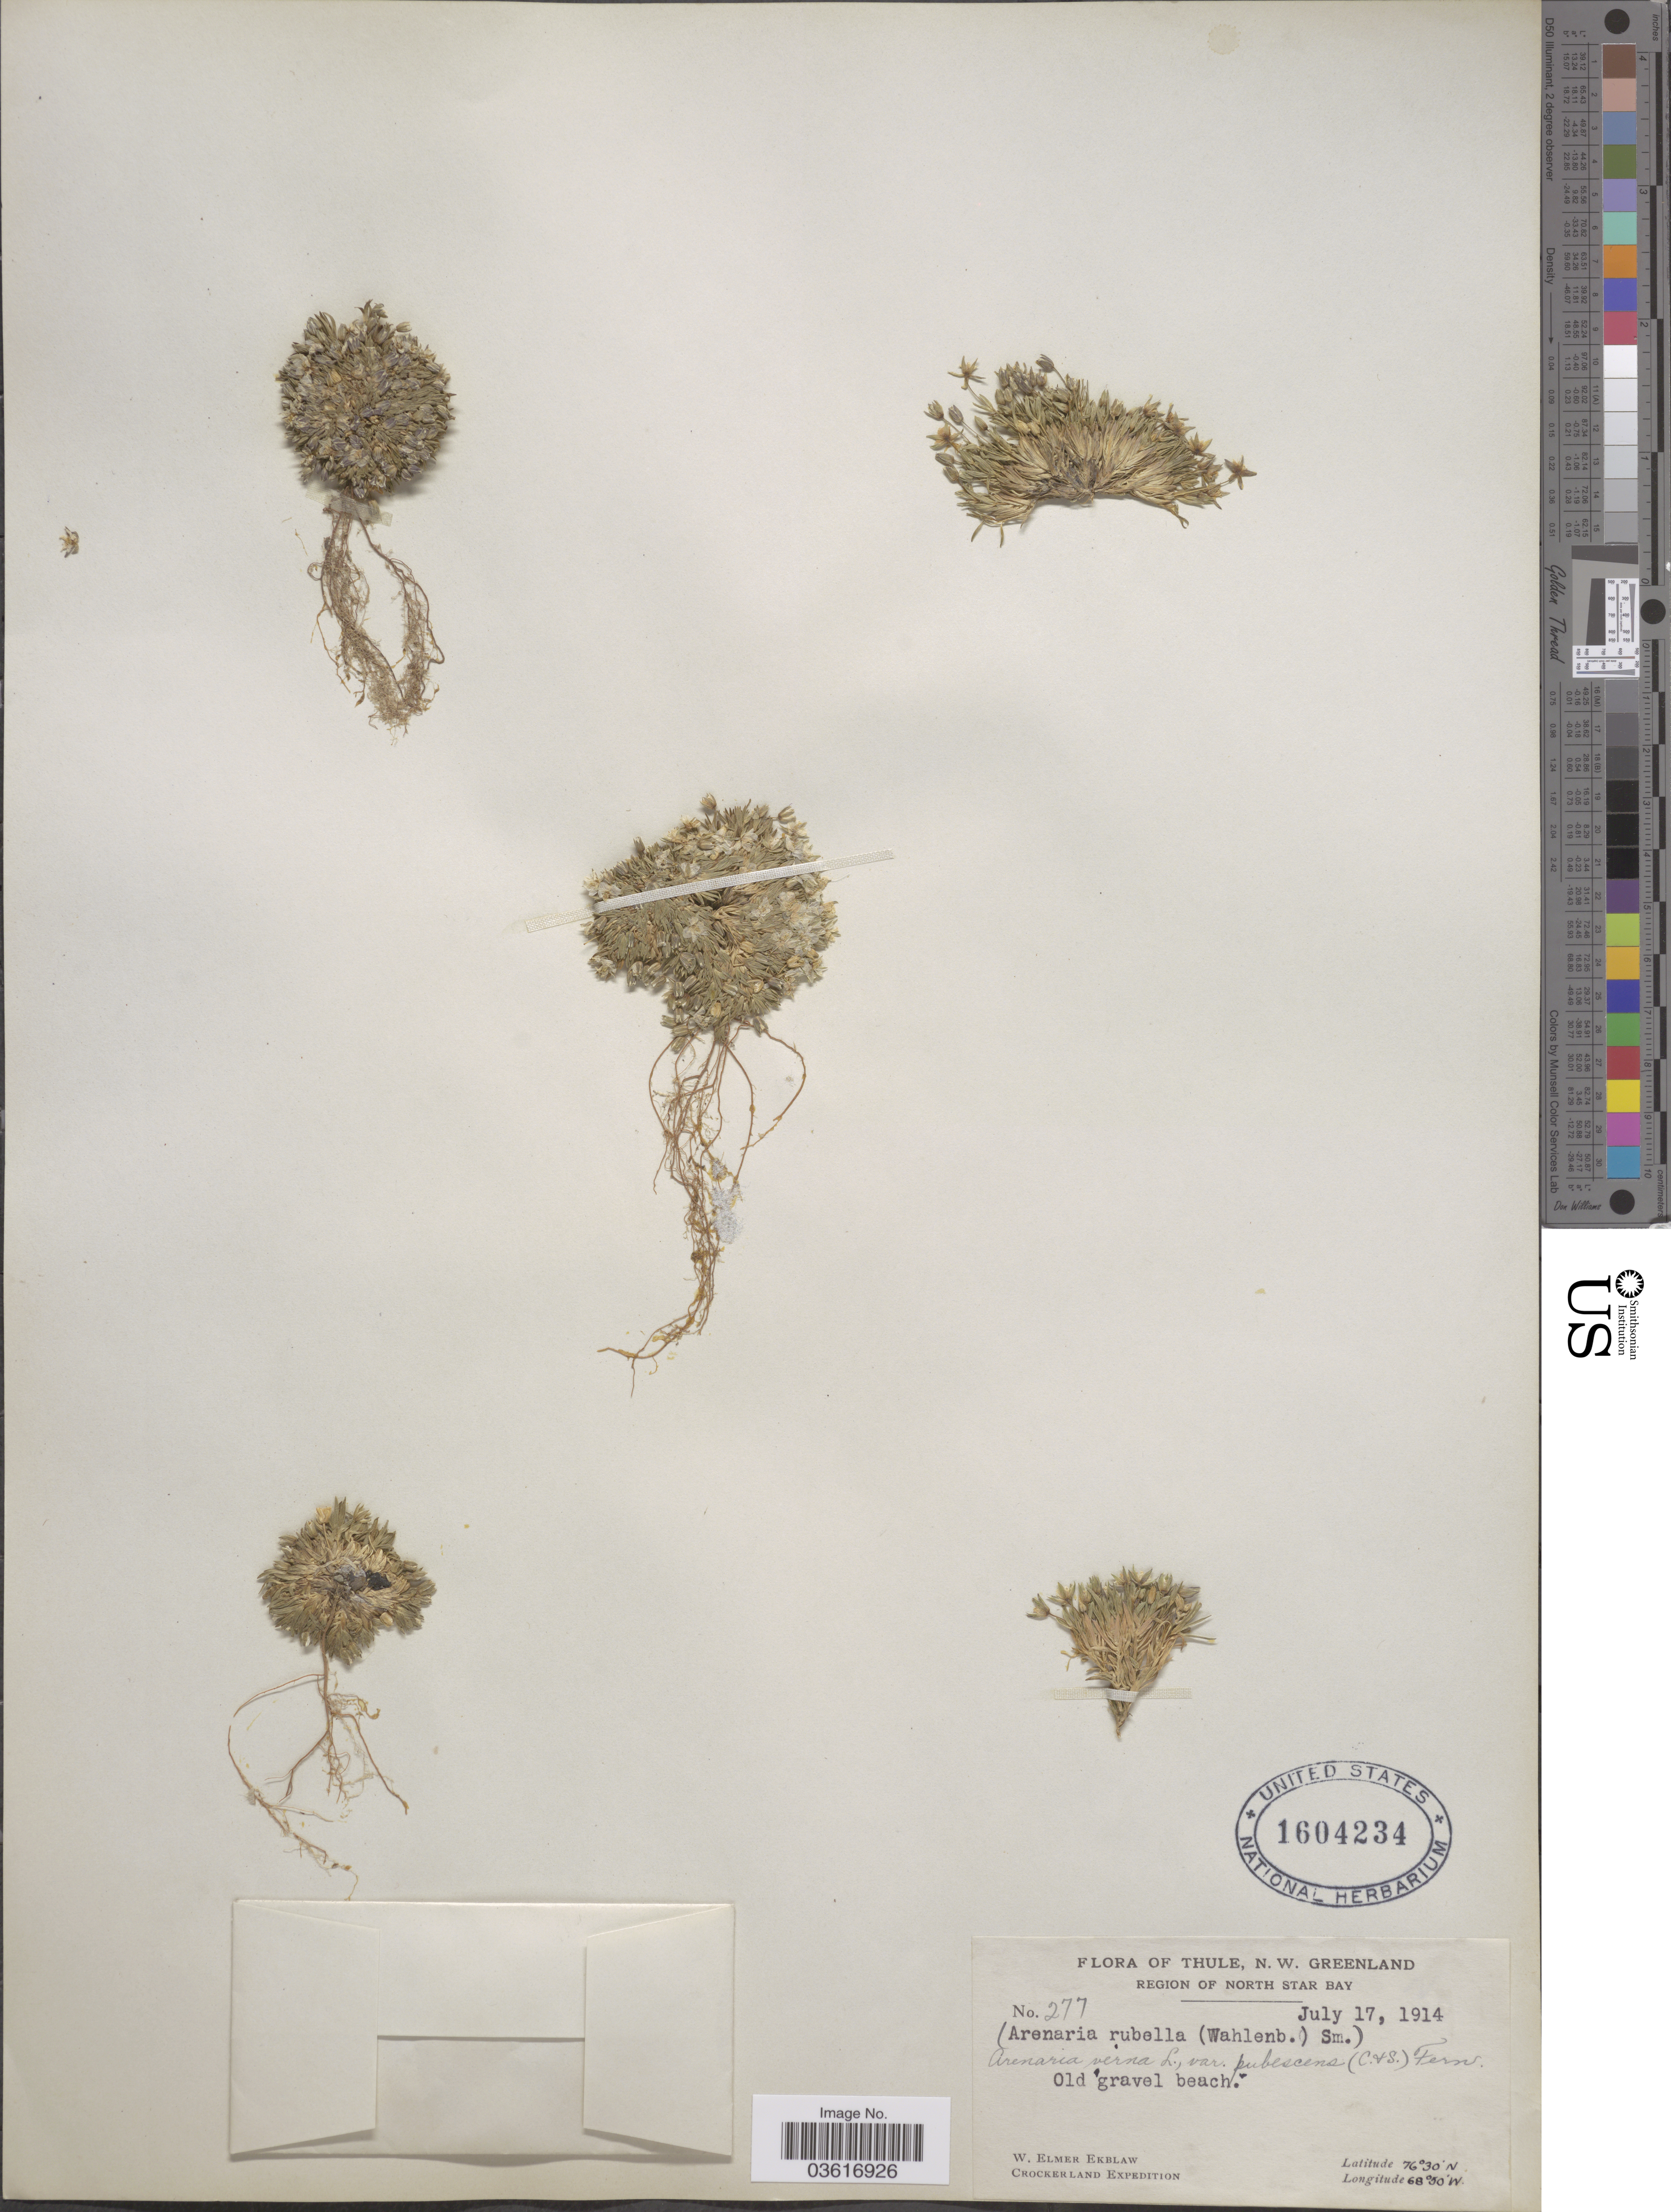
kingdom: Plantae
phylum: Tracheophyta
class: Magnoliopsida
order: Caryophyllales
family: Caryophyllaceae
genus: Minuartia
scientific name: Minuartia verna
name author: (L.) Hiern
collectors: W. Ekblaw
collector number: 277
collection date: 1914-07-17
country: Greenland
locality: Thule, N. W. Greenland. Region of North Star Bay. Old gravel beach. Crockerland [unsure placement]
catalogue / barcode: US 1604234